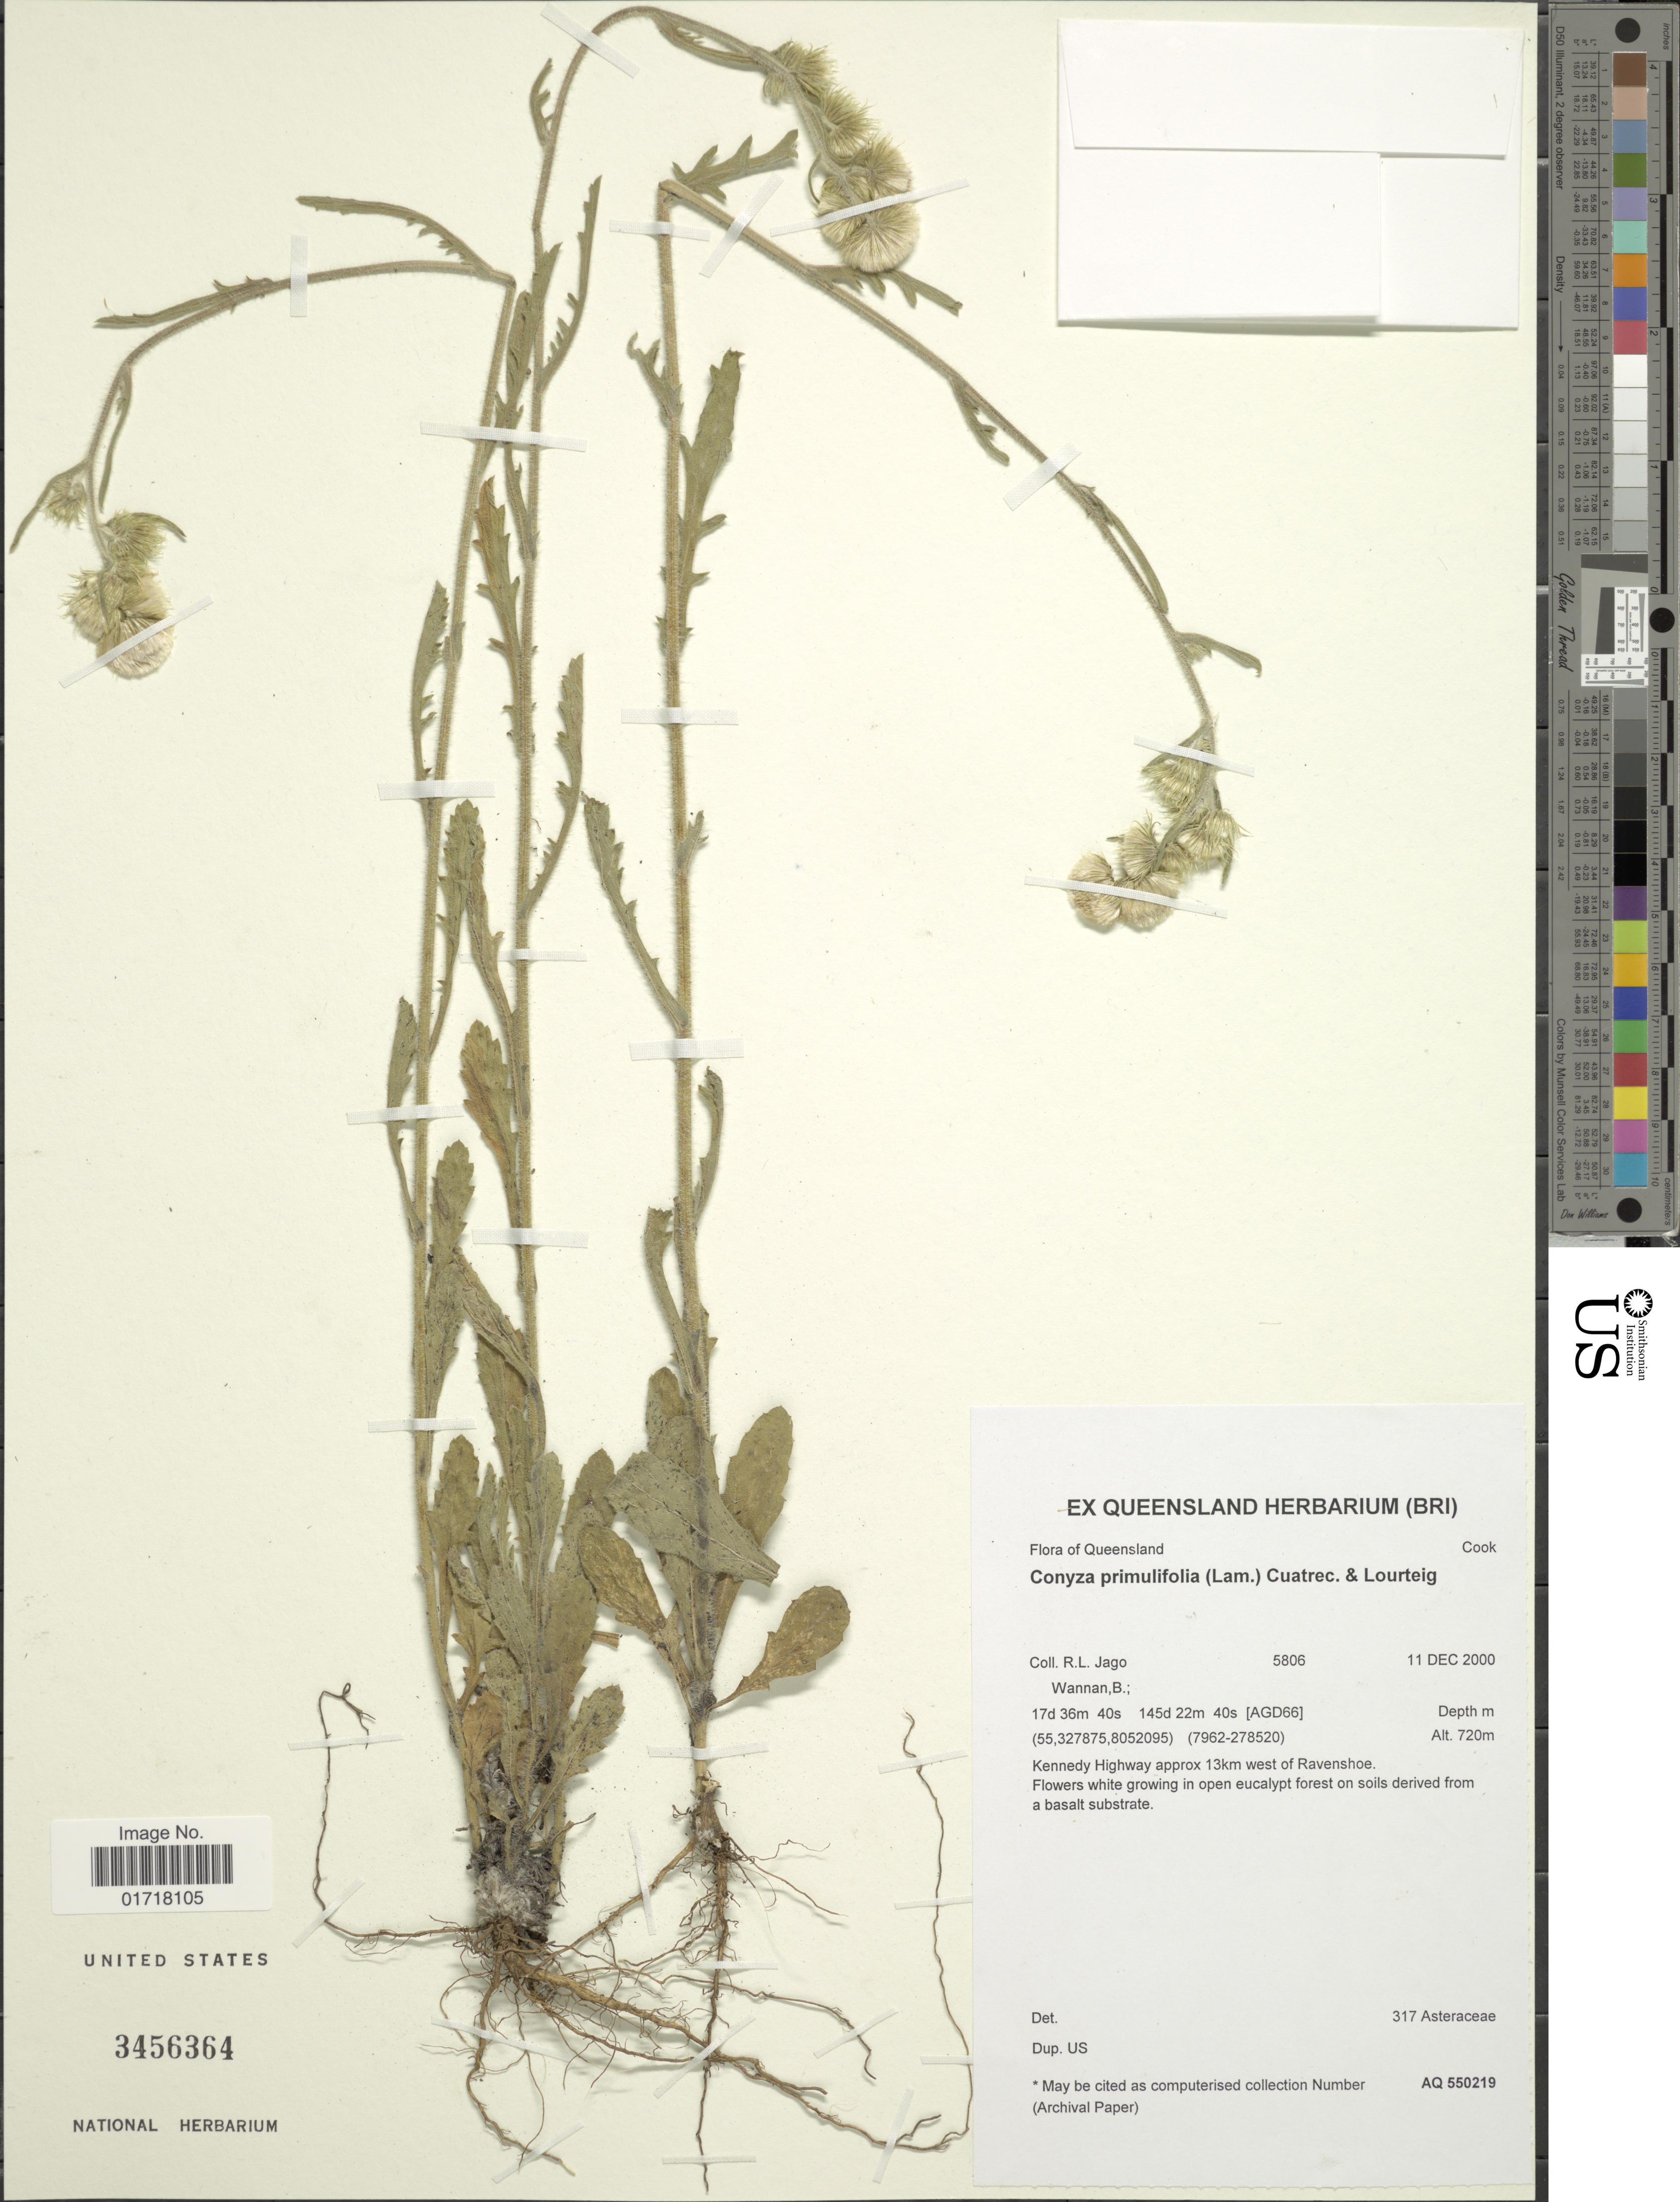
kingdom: Plantae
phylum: Tracheophyta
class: Magnoliopsida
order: Asterales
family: Asteraceae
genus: Conyza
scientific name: Conyza primulaefolia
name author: (Lam.) Cuatrec. & Lourteig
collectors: R. Jago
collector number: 5806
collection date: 2000-12-11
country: Australia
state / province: Queensland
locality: Queensland, Cook, Kennedy Highway approx 13 km west of Ravenshoe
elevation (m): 720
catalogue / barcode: US 3456364